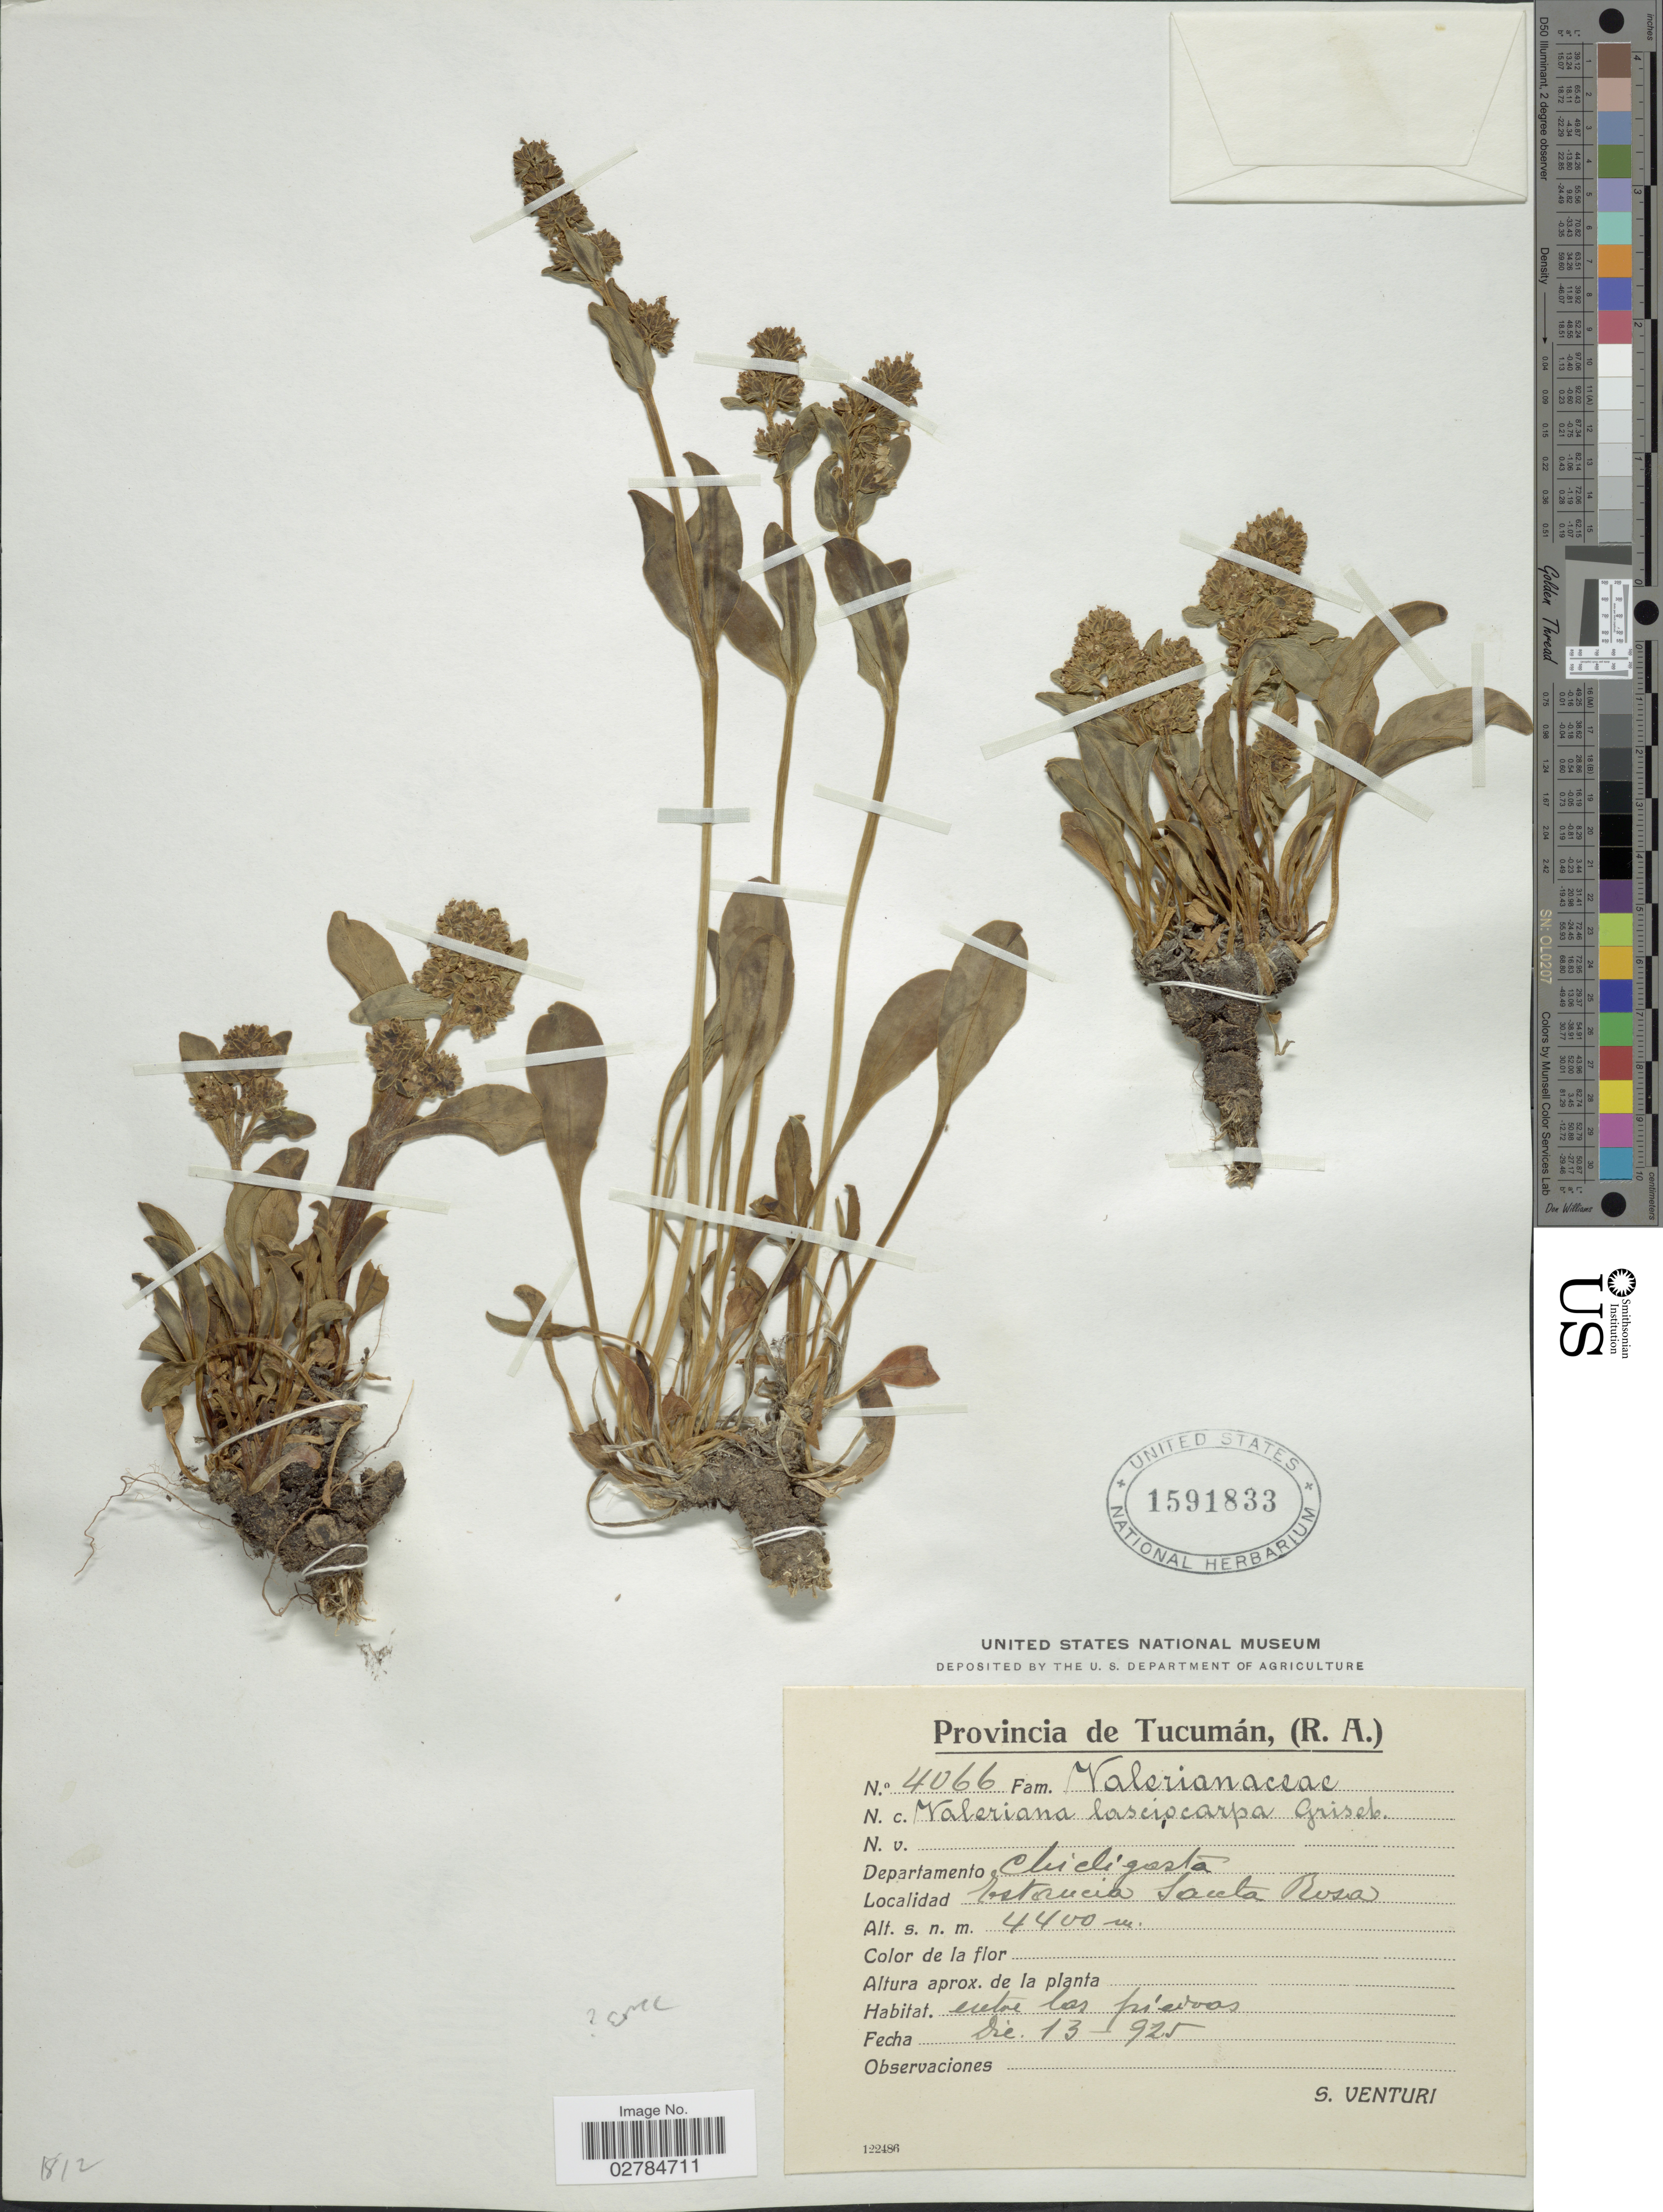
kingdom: Plantae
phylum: Tracheophyta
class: Magnoliopsida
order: Dipsacales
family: Caprifoliaceae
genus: Valeriana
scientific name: Valeriana lasiocarpa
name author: Griseb.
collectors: S. Venturi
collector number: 4066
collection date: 1925-12-13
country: Argentina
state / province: Tucuman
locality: Provincia de Tucumán, (R.A.), Departamento Chicligasta, Estancia Santa Rosa.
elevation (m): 4400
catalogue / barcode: US 1591833